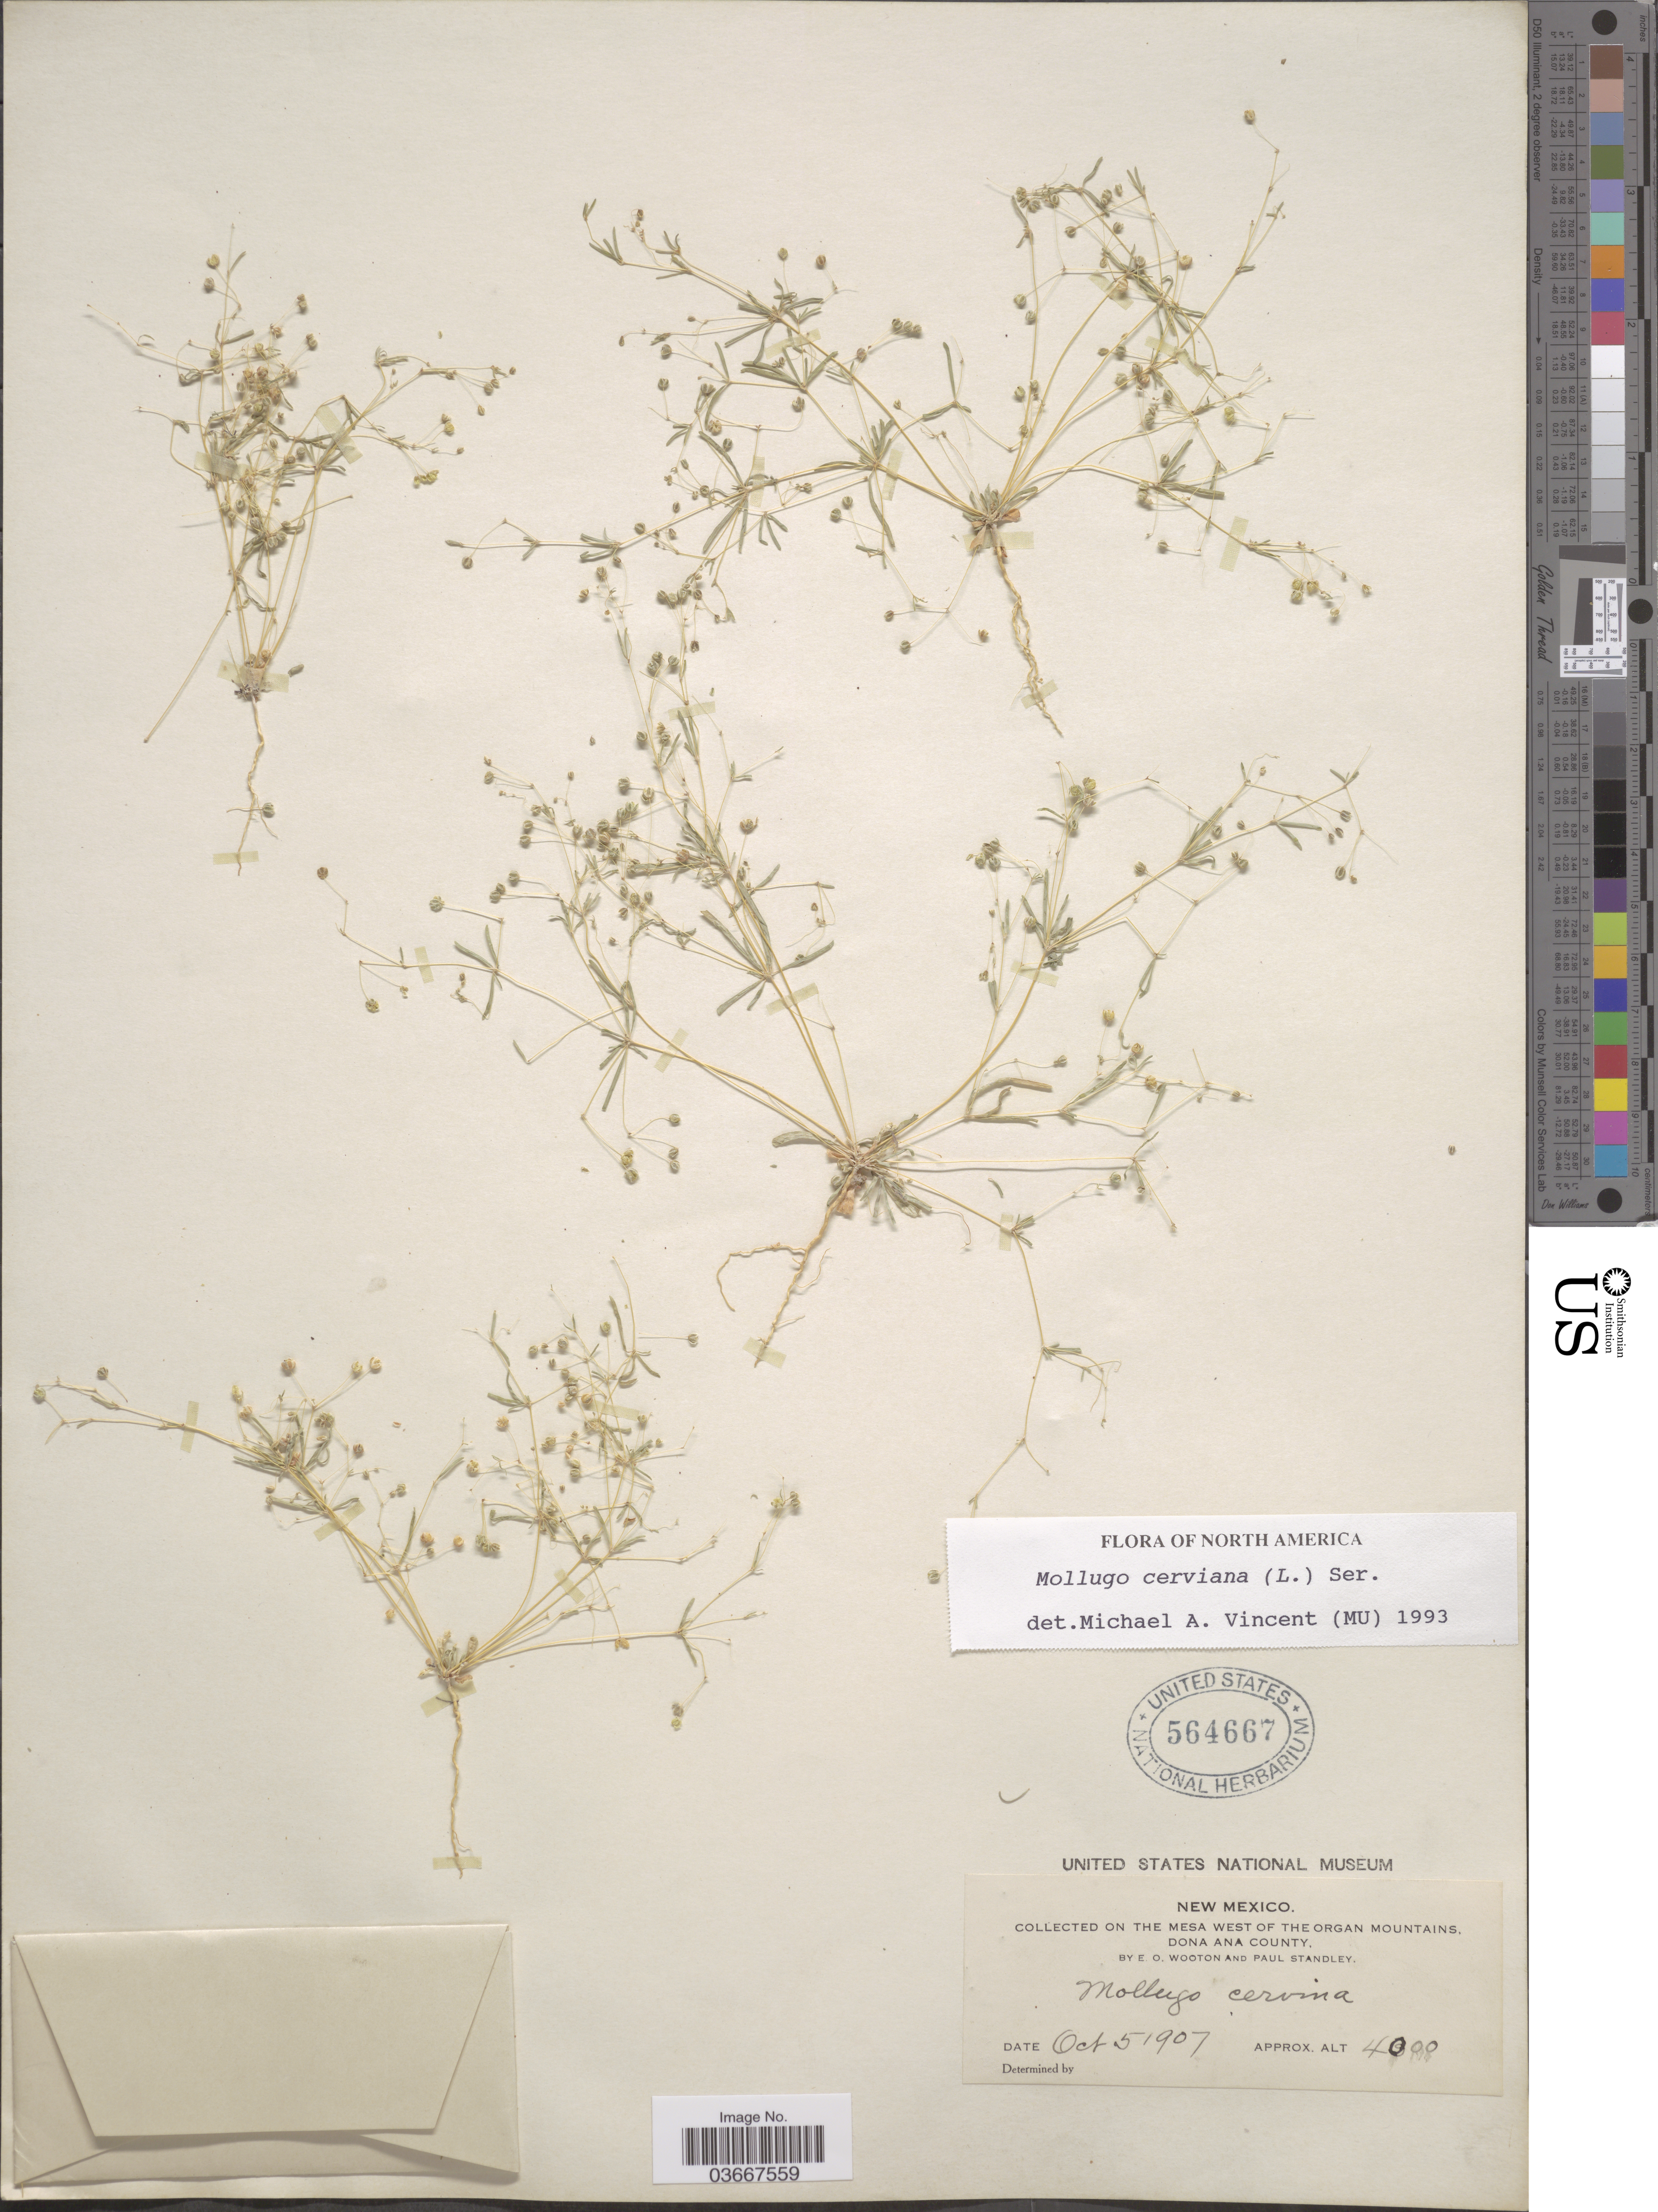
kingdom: Plantae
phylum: Tracheophyta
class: Magnoliopsida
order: Caryophyllales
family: Molluginaceae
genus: Hypertelis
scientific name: Hypertelis umbellata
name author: (Forssk.) Thulin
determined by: Strong, Mark T., (BOT), Smithsonian Institution - National Museum of Natural History (UNITED STATES)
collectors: E. O. Wooton & P. C. Standley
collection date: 1907-10-05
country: United States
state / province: New Mexico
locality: On the mesa west of the Organ Mountains, Dona Ana County.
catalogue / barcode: US 564667